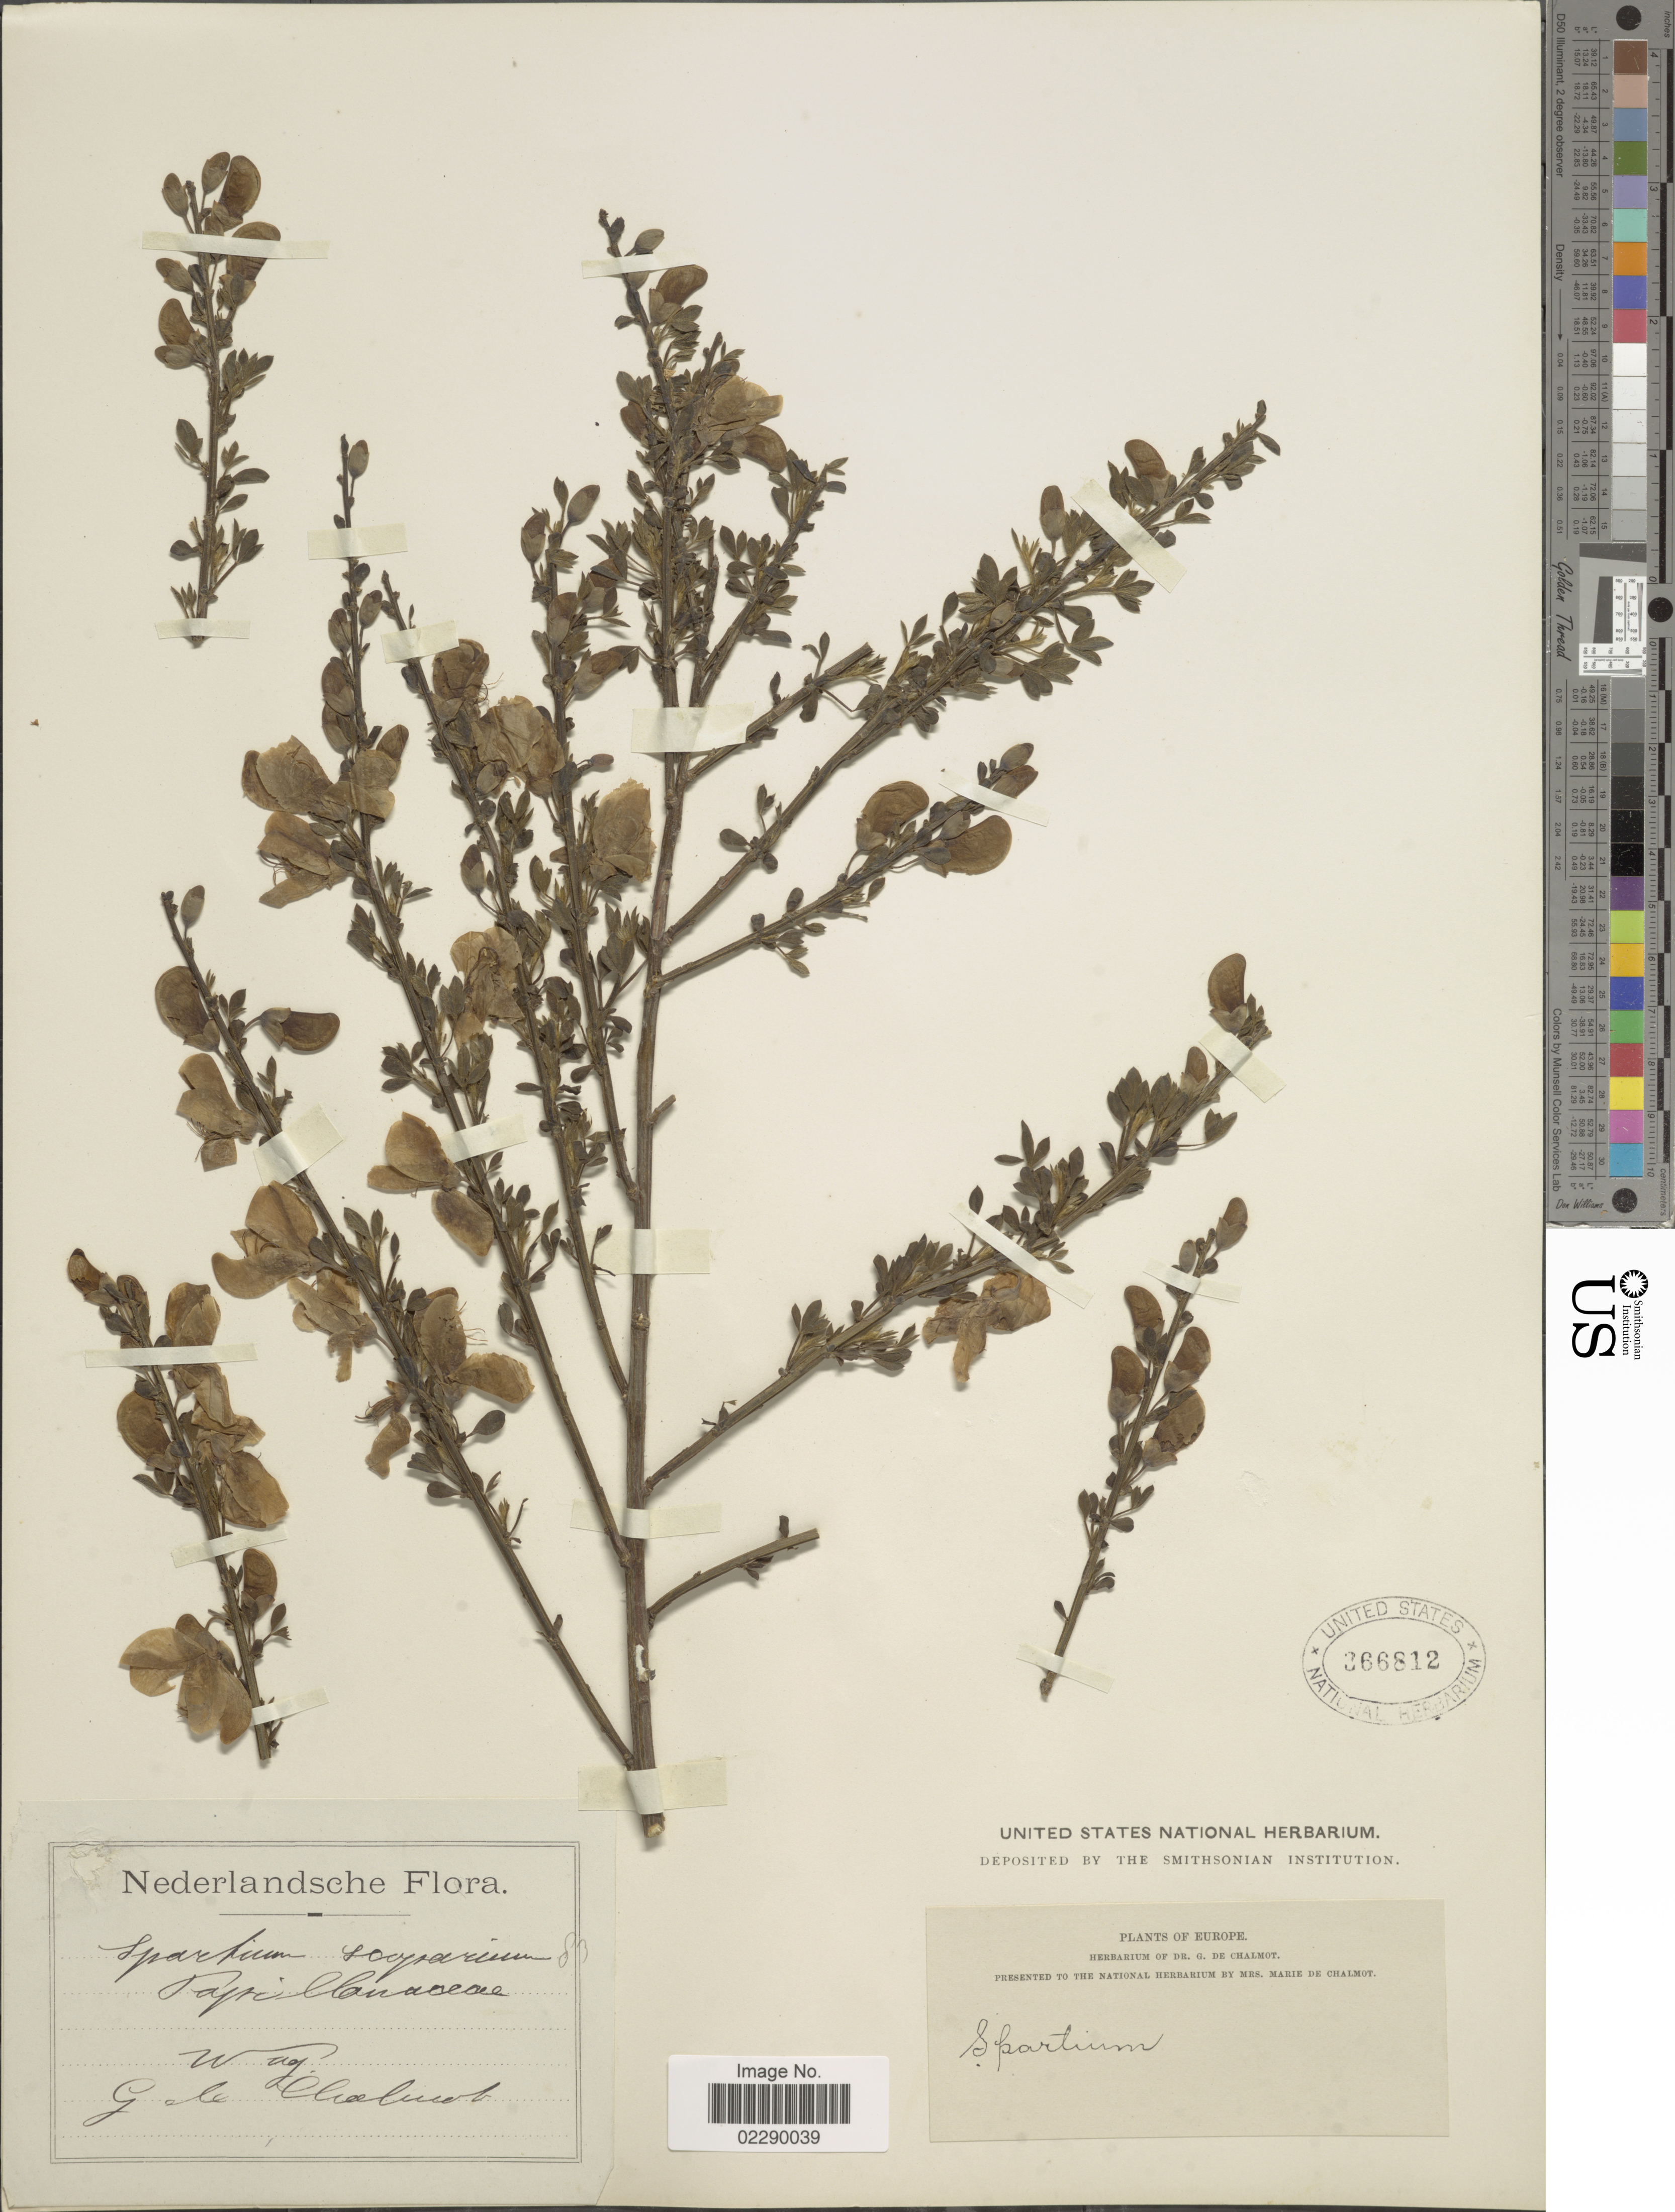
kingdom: Plantae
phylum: Tracheophyta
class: Magnoliopsida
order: Fabales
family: Fabaceae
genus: Spartium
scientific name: Spartium scoparium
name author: L.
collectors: G. de Chalmot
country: Netherlands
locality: Wag.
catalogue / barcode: US 366812